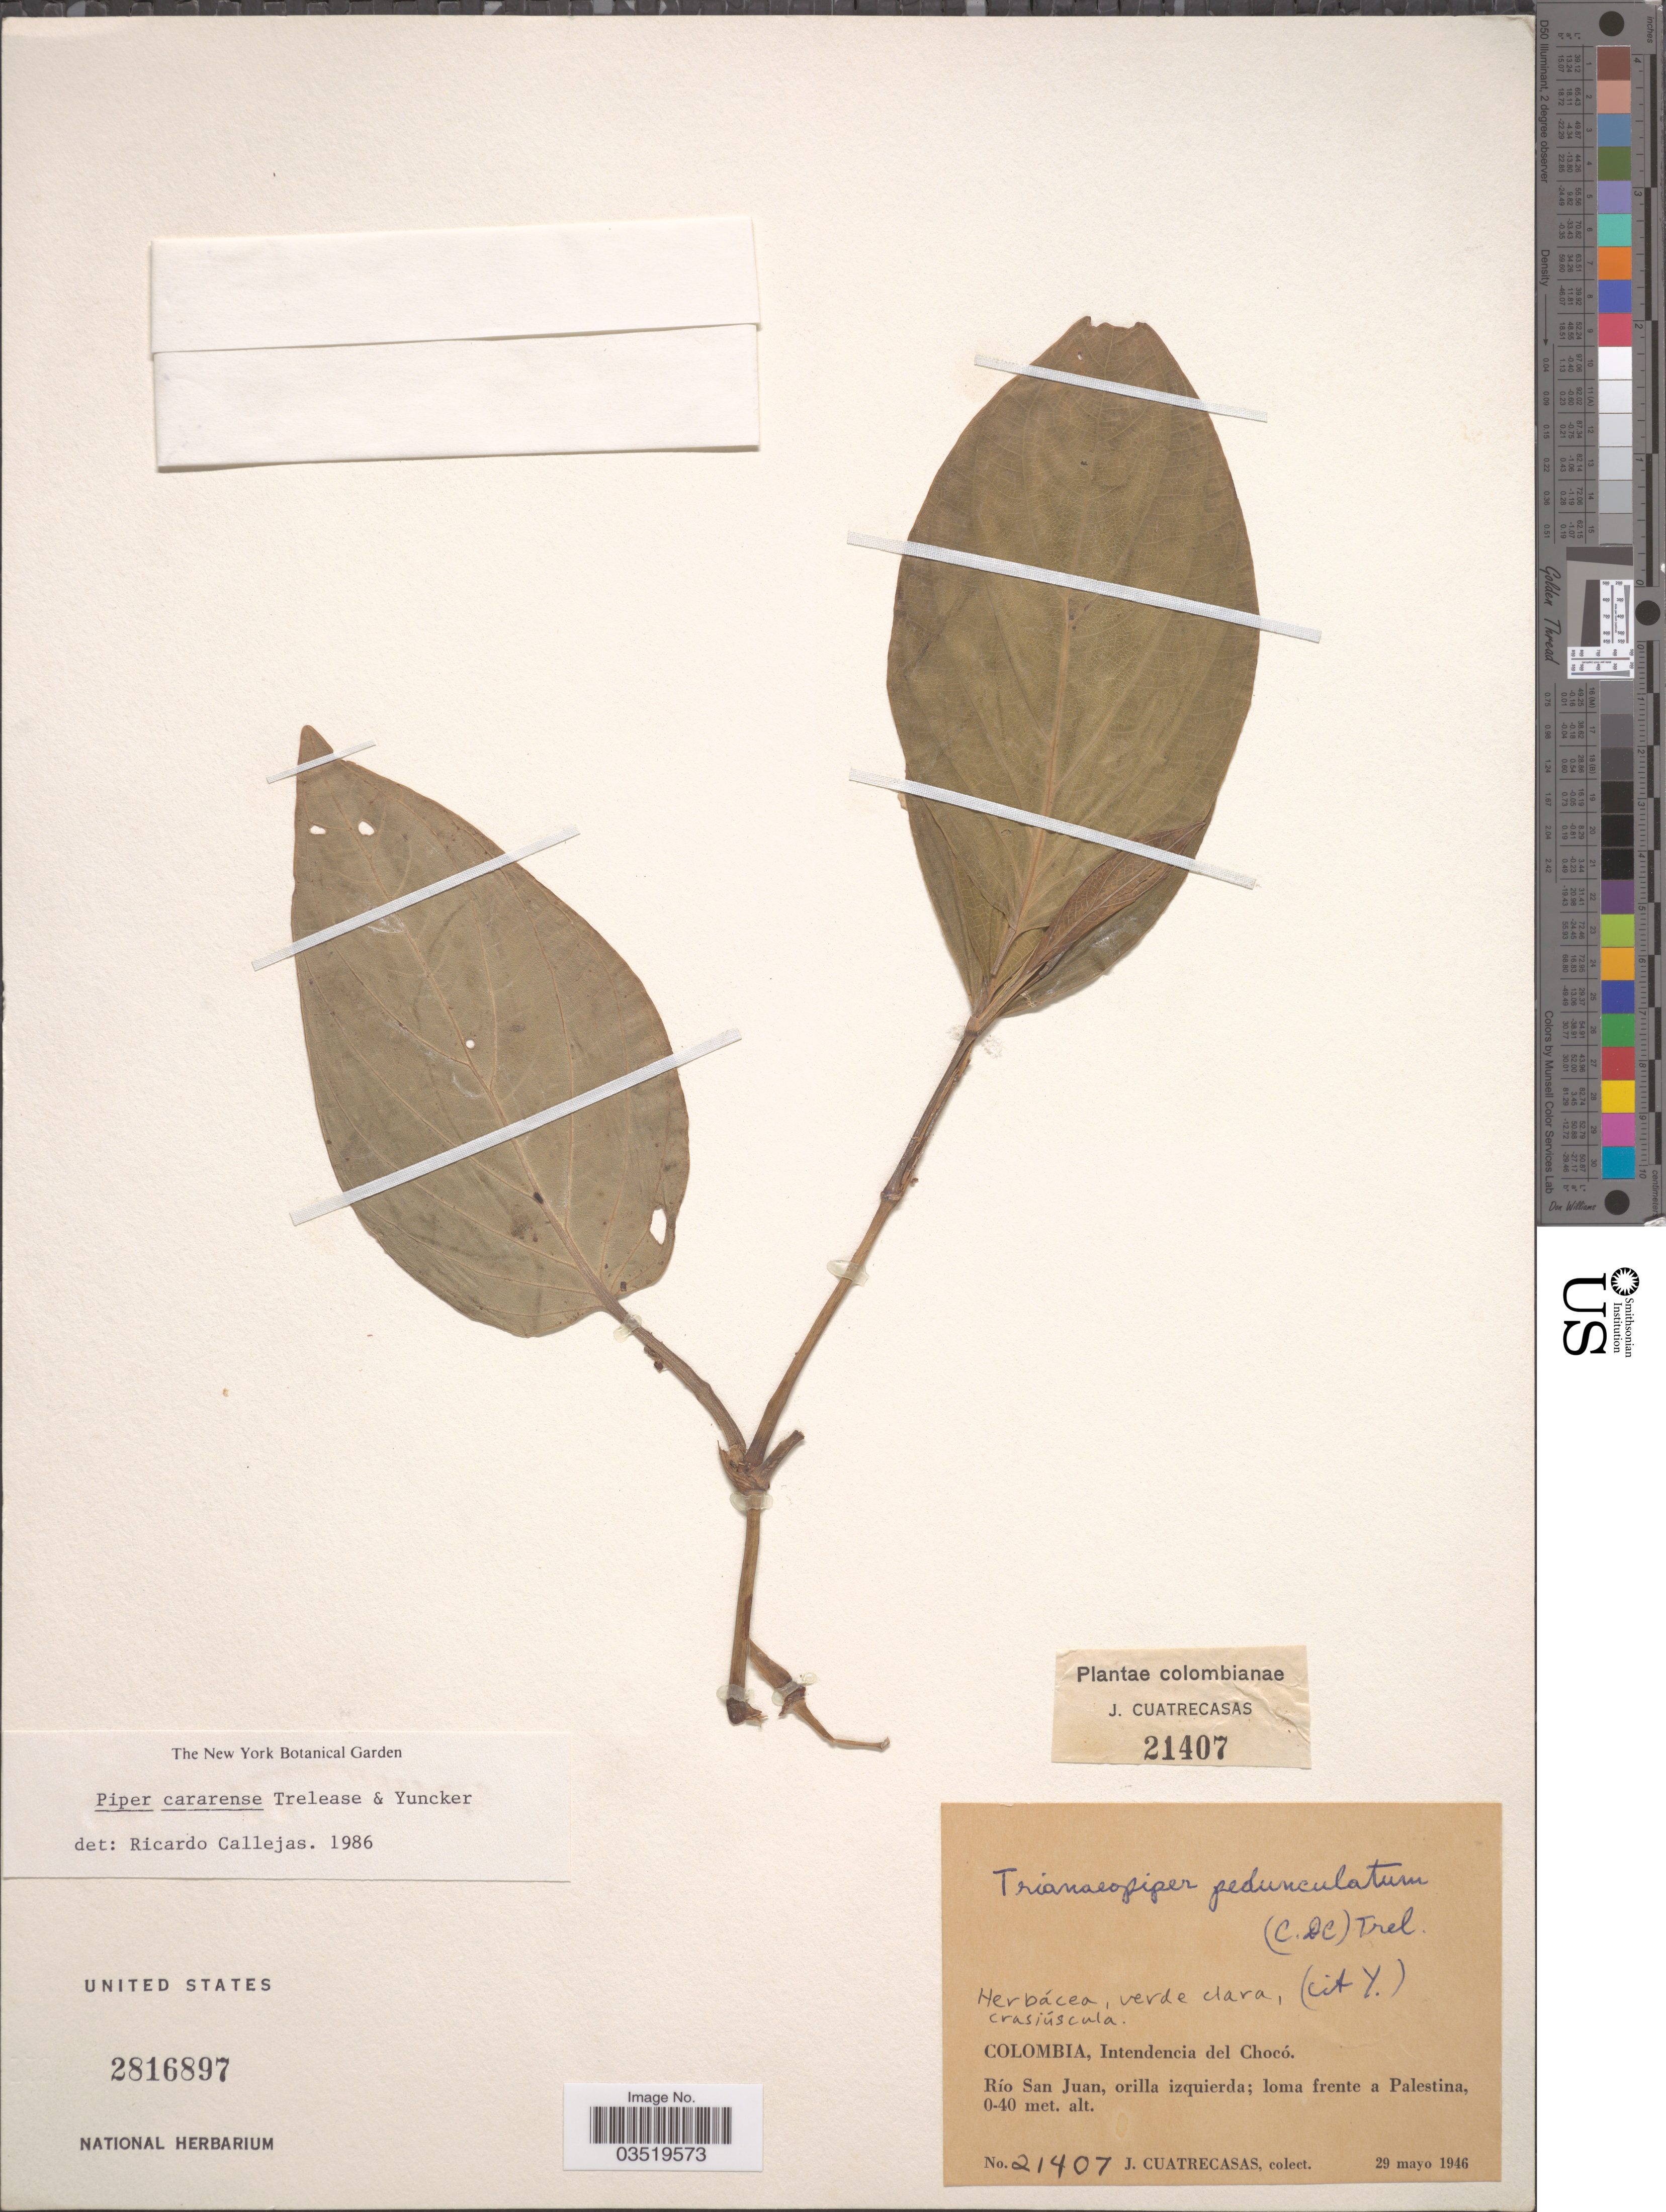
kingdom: Plantae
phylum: Tracheophyta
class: Magnoliopsida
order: Piperales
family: Piperaceae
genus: Piper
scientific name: Piper cararense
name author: Trel. & Yunck.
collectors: J. Cuatrecasas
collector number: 21407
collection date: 1946-05-29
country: Colombia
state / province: Chocó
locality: Intendencia del Chocó. Río San Juan, orilla izquierda; loma frente a Palestina.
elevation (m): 0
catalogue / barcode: US 2816897